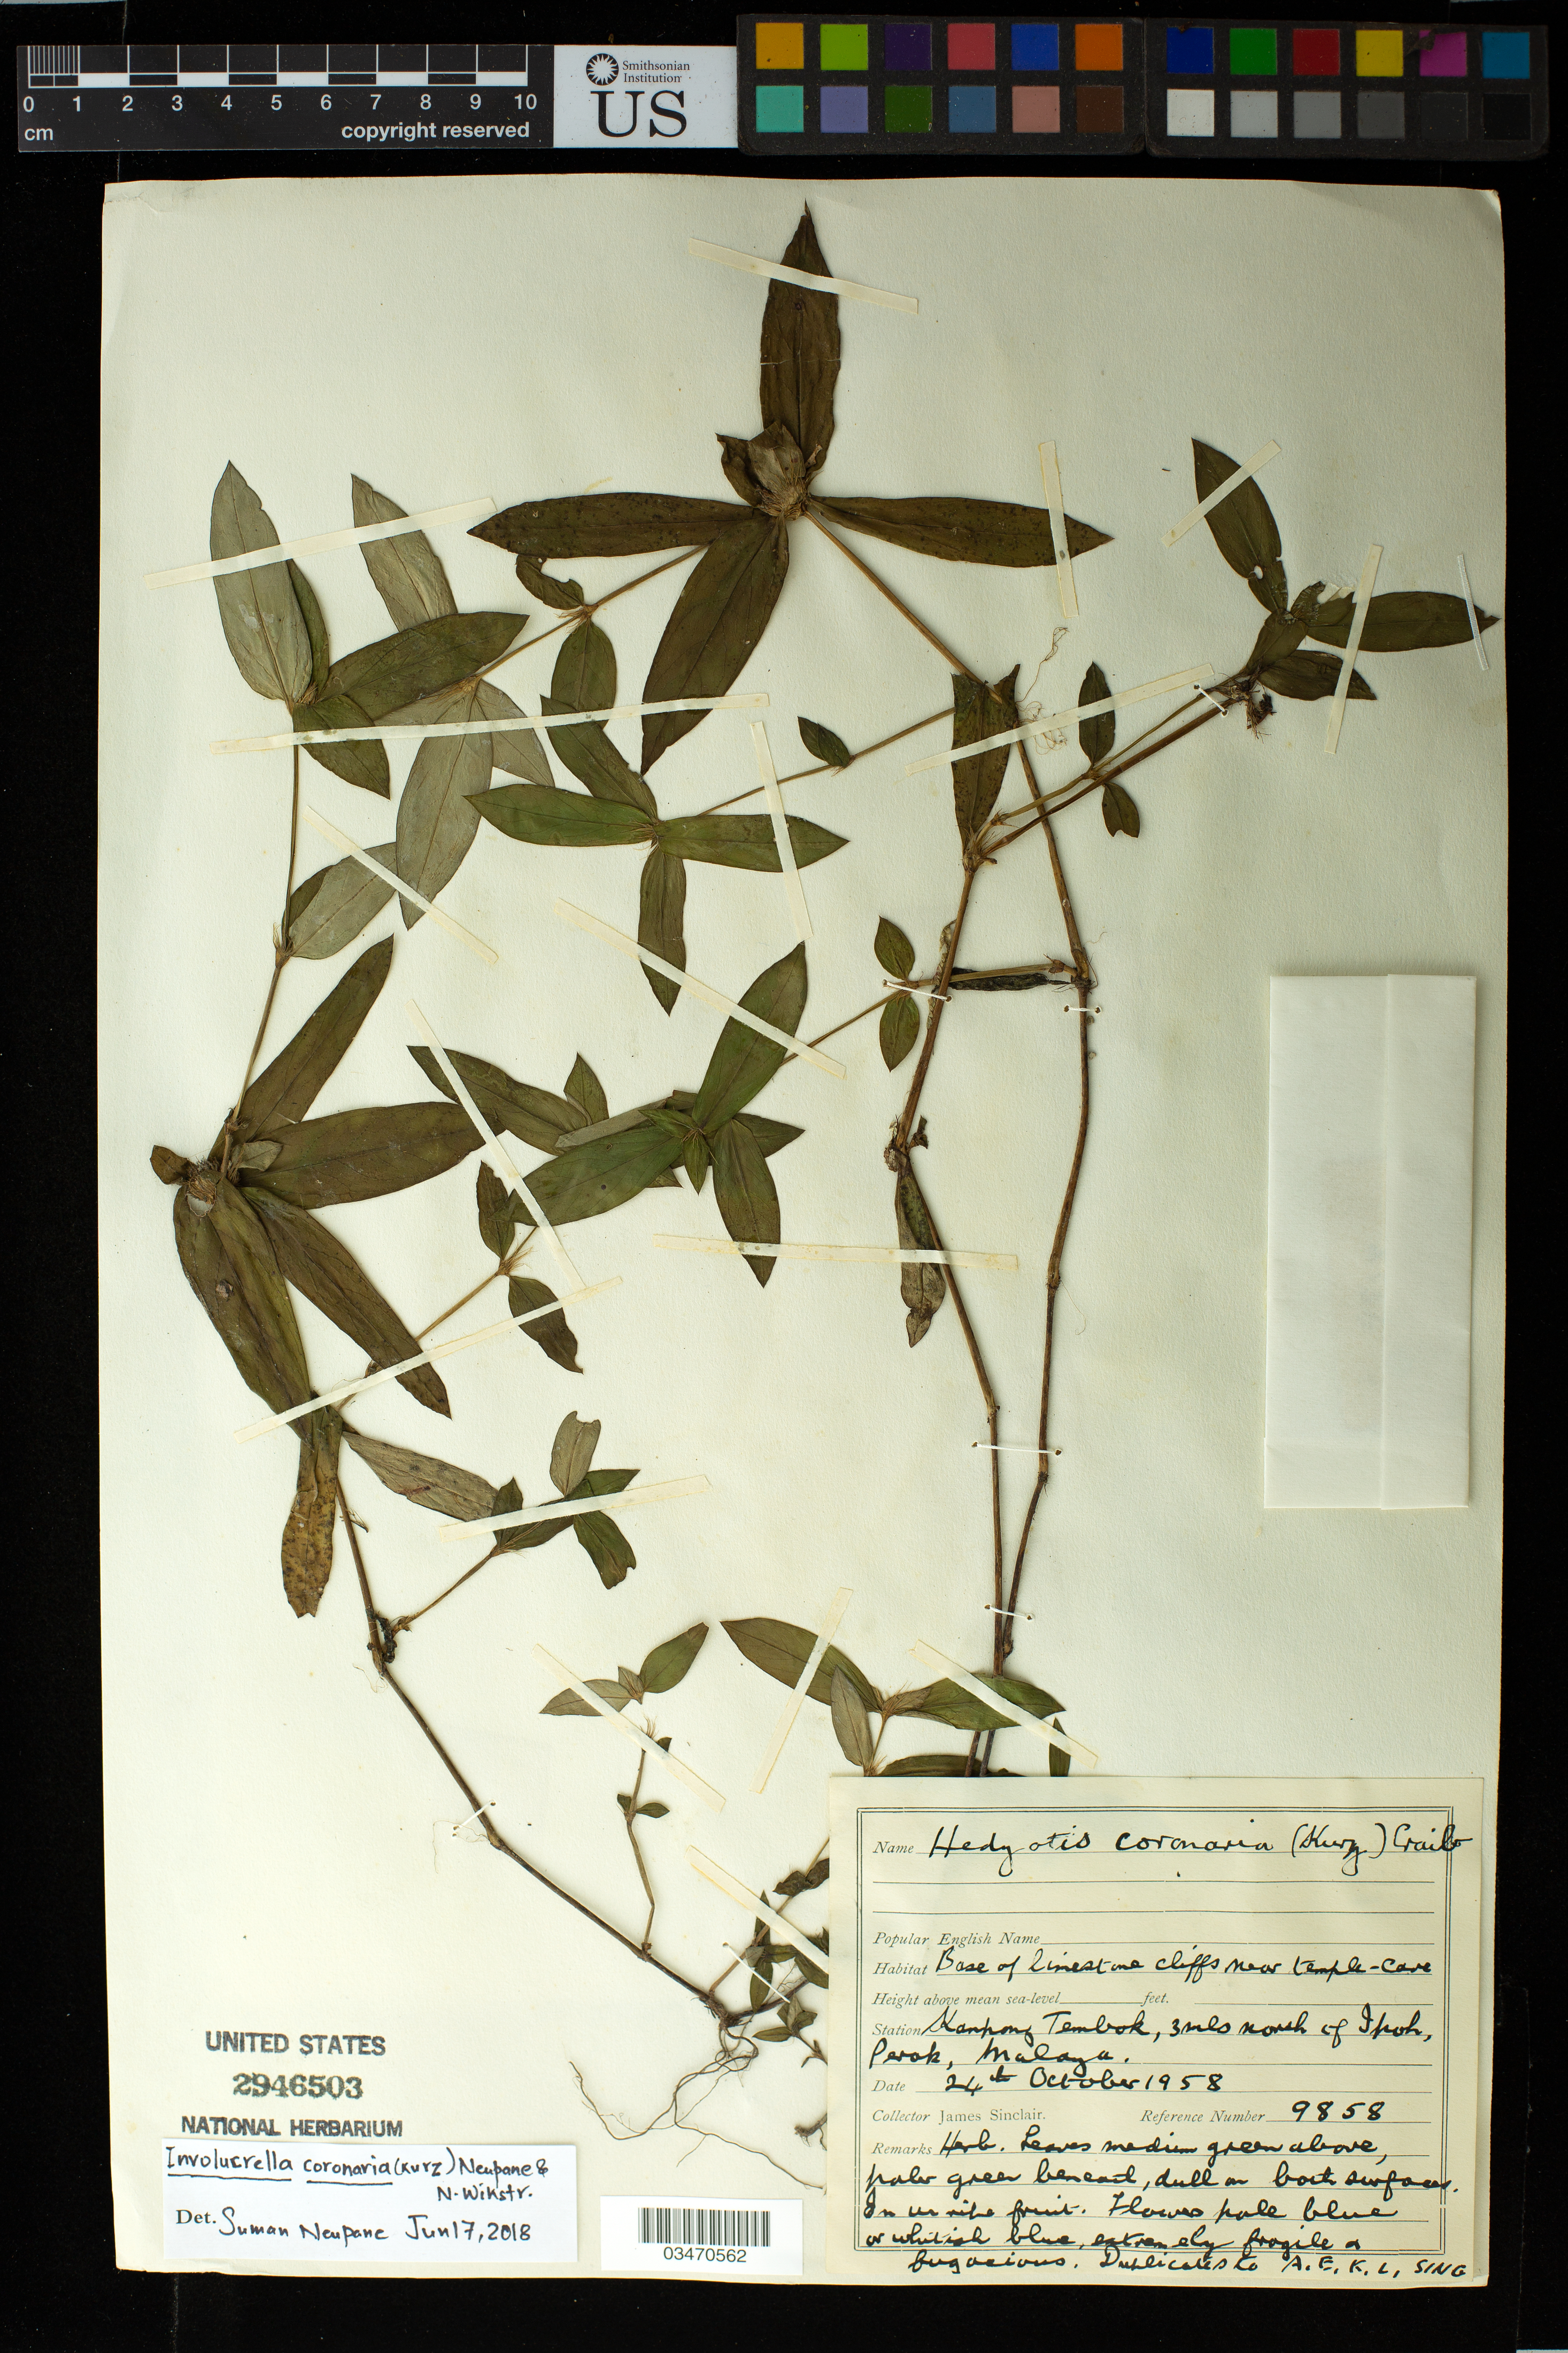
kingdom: Plantae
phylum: Tracheophyta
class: Magnoliopsida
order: Gentianales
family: Rubiaceae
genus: Involucrella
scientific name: Involucrella coronaria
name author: (Kurz) Neupane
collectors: J. Sinclair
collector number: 9858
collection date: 1958-10-24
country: Malaysia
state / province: Perak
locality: Kampong Tembok, 3 miles north of Ipoh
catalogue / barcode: US 2946503